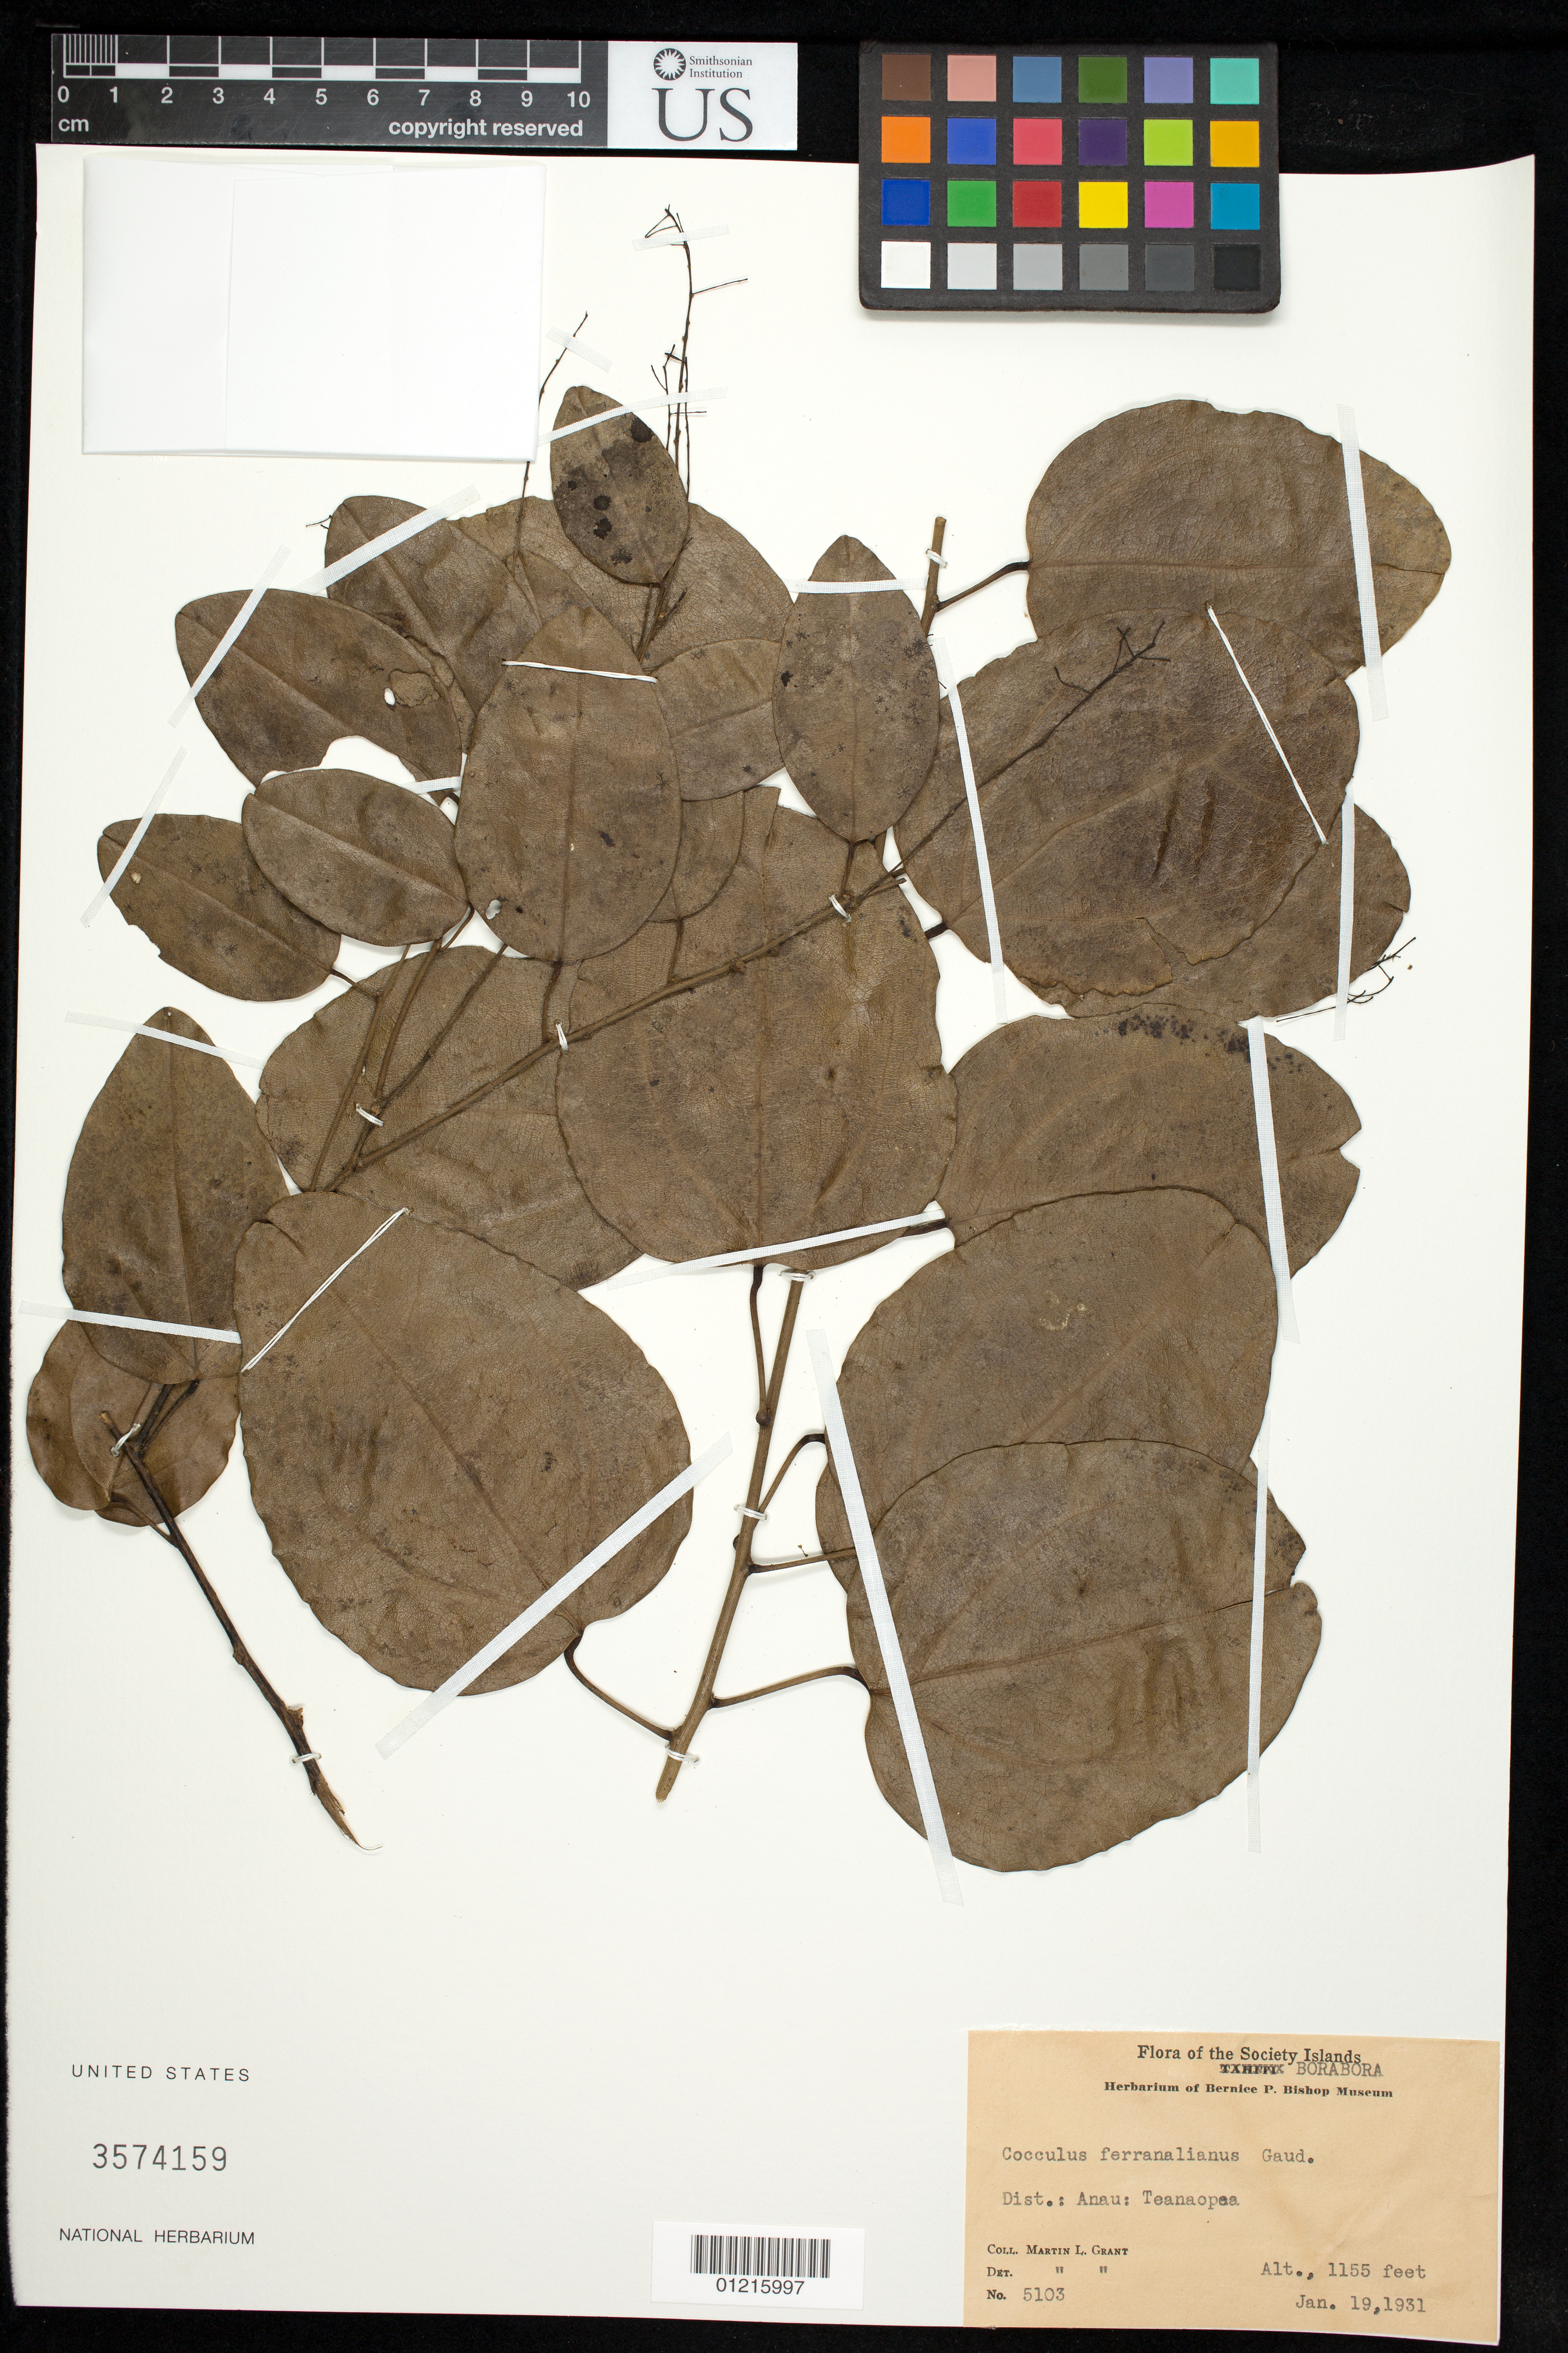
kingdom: Plantae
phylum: Tracheophyta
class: Magnoliopsida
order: Ranunculales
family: Menispermaceae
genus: Cocculus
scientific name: Cocculus ferranalianus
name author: Gaudich.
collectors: M. L. Grant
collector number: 5103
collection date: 1931-01-19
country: French Polynesia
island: Bora Bora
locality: Dist.: Anau Teanaopea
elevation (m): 352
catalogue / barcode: US 3574159